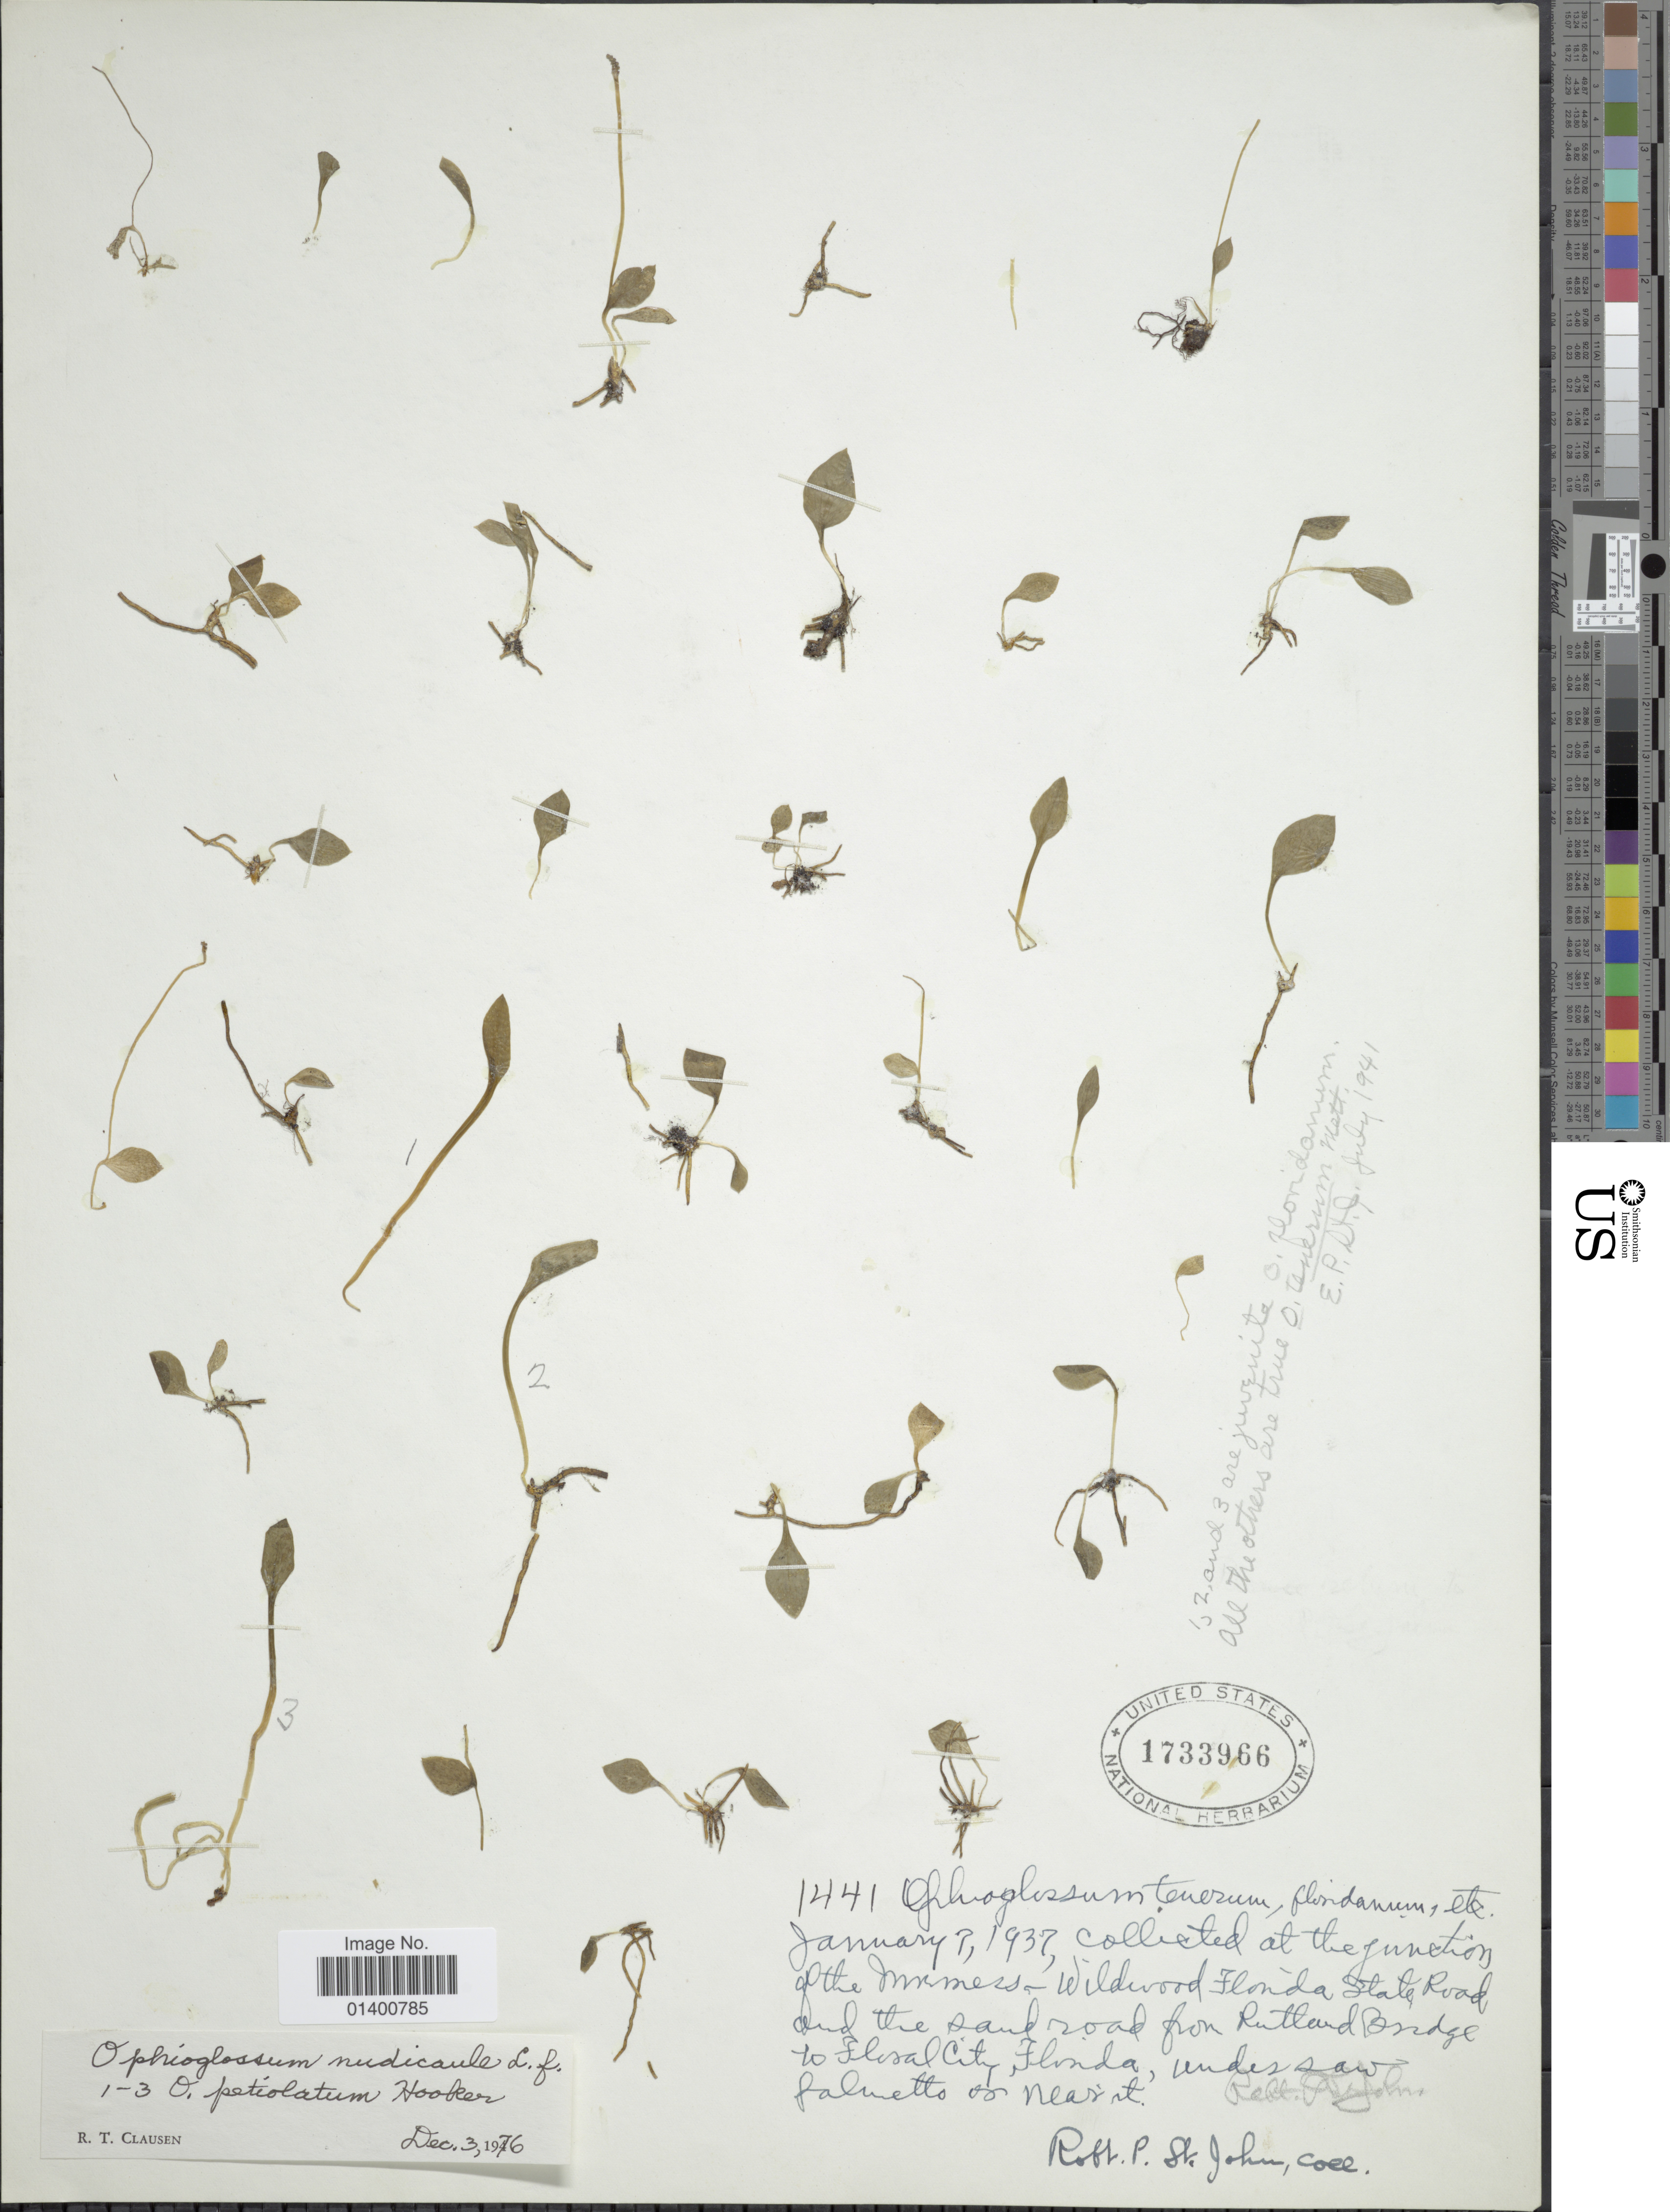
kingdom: Plantae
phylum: Tracheophyta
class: Polypodiopsida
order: Ophioglossales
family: Ophioglossaceae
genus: Ophioglossum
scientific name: Ophioglossum nudicaule var. tenerum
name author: (Mett. ex Prantl) R.T. Clausen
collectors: R. P. St. John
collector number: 1441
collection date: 1937-01-07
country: United States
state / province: Florida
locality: At the junction of the Inverness - Wildwood Florida State Park and the sand road from Rutland Bridge to Floral City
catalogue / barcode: US 1733966